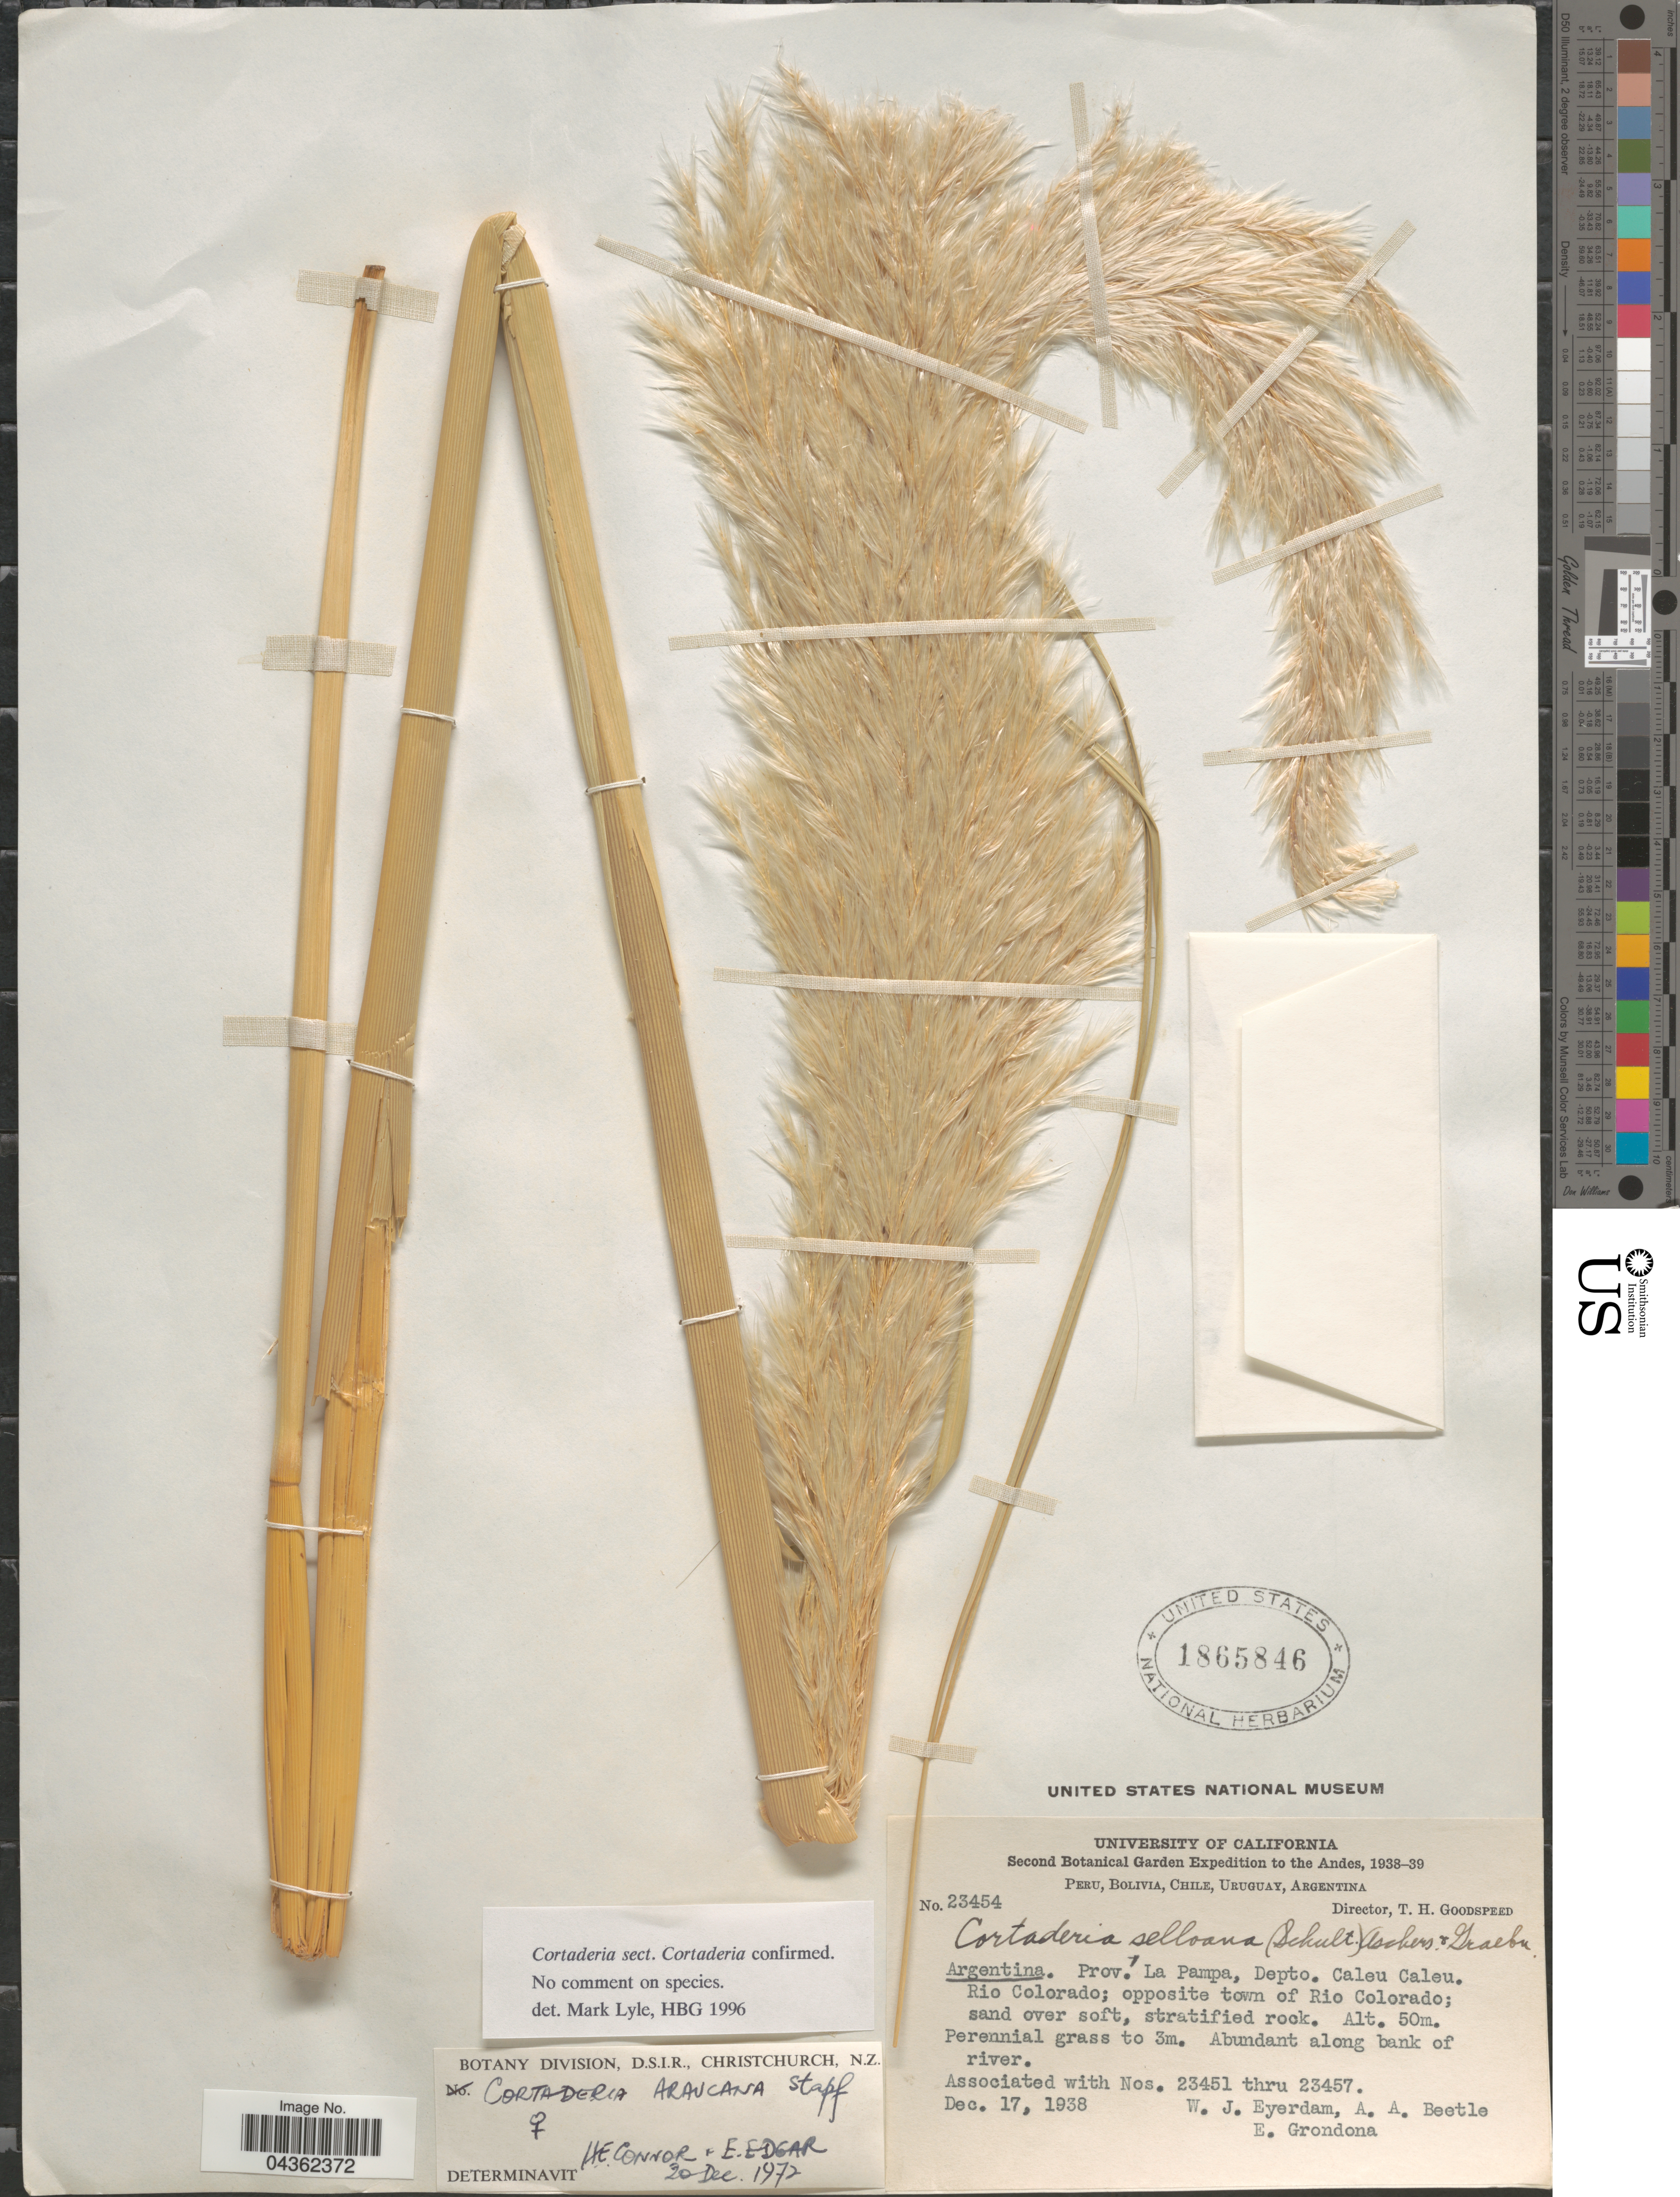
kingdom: Plantae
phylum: Tracheophyta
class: Liliopsida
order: Poales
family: Poaceae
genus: Cortaderia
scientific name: Cortaderia araucana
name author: Stapf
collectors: W. J. Eyerdam, A. A. Beetle & E. Grondona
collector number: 23454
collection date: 1938-12-17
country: Argentina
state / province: La Pampa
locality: Depto. Caleu Caleu. Rio Colorado; opposite town of Rio Colorado.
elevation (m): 50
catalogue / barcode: US 1865846